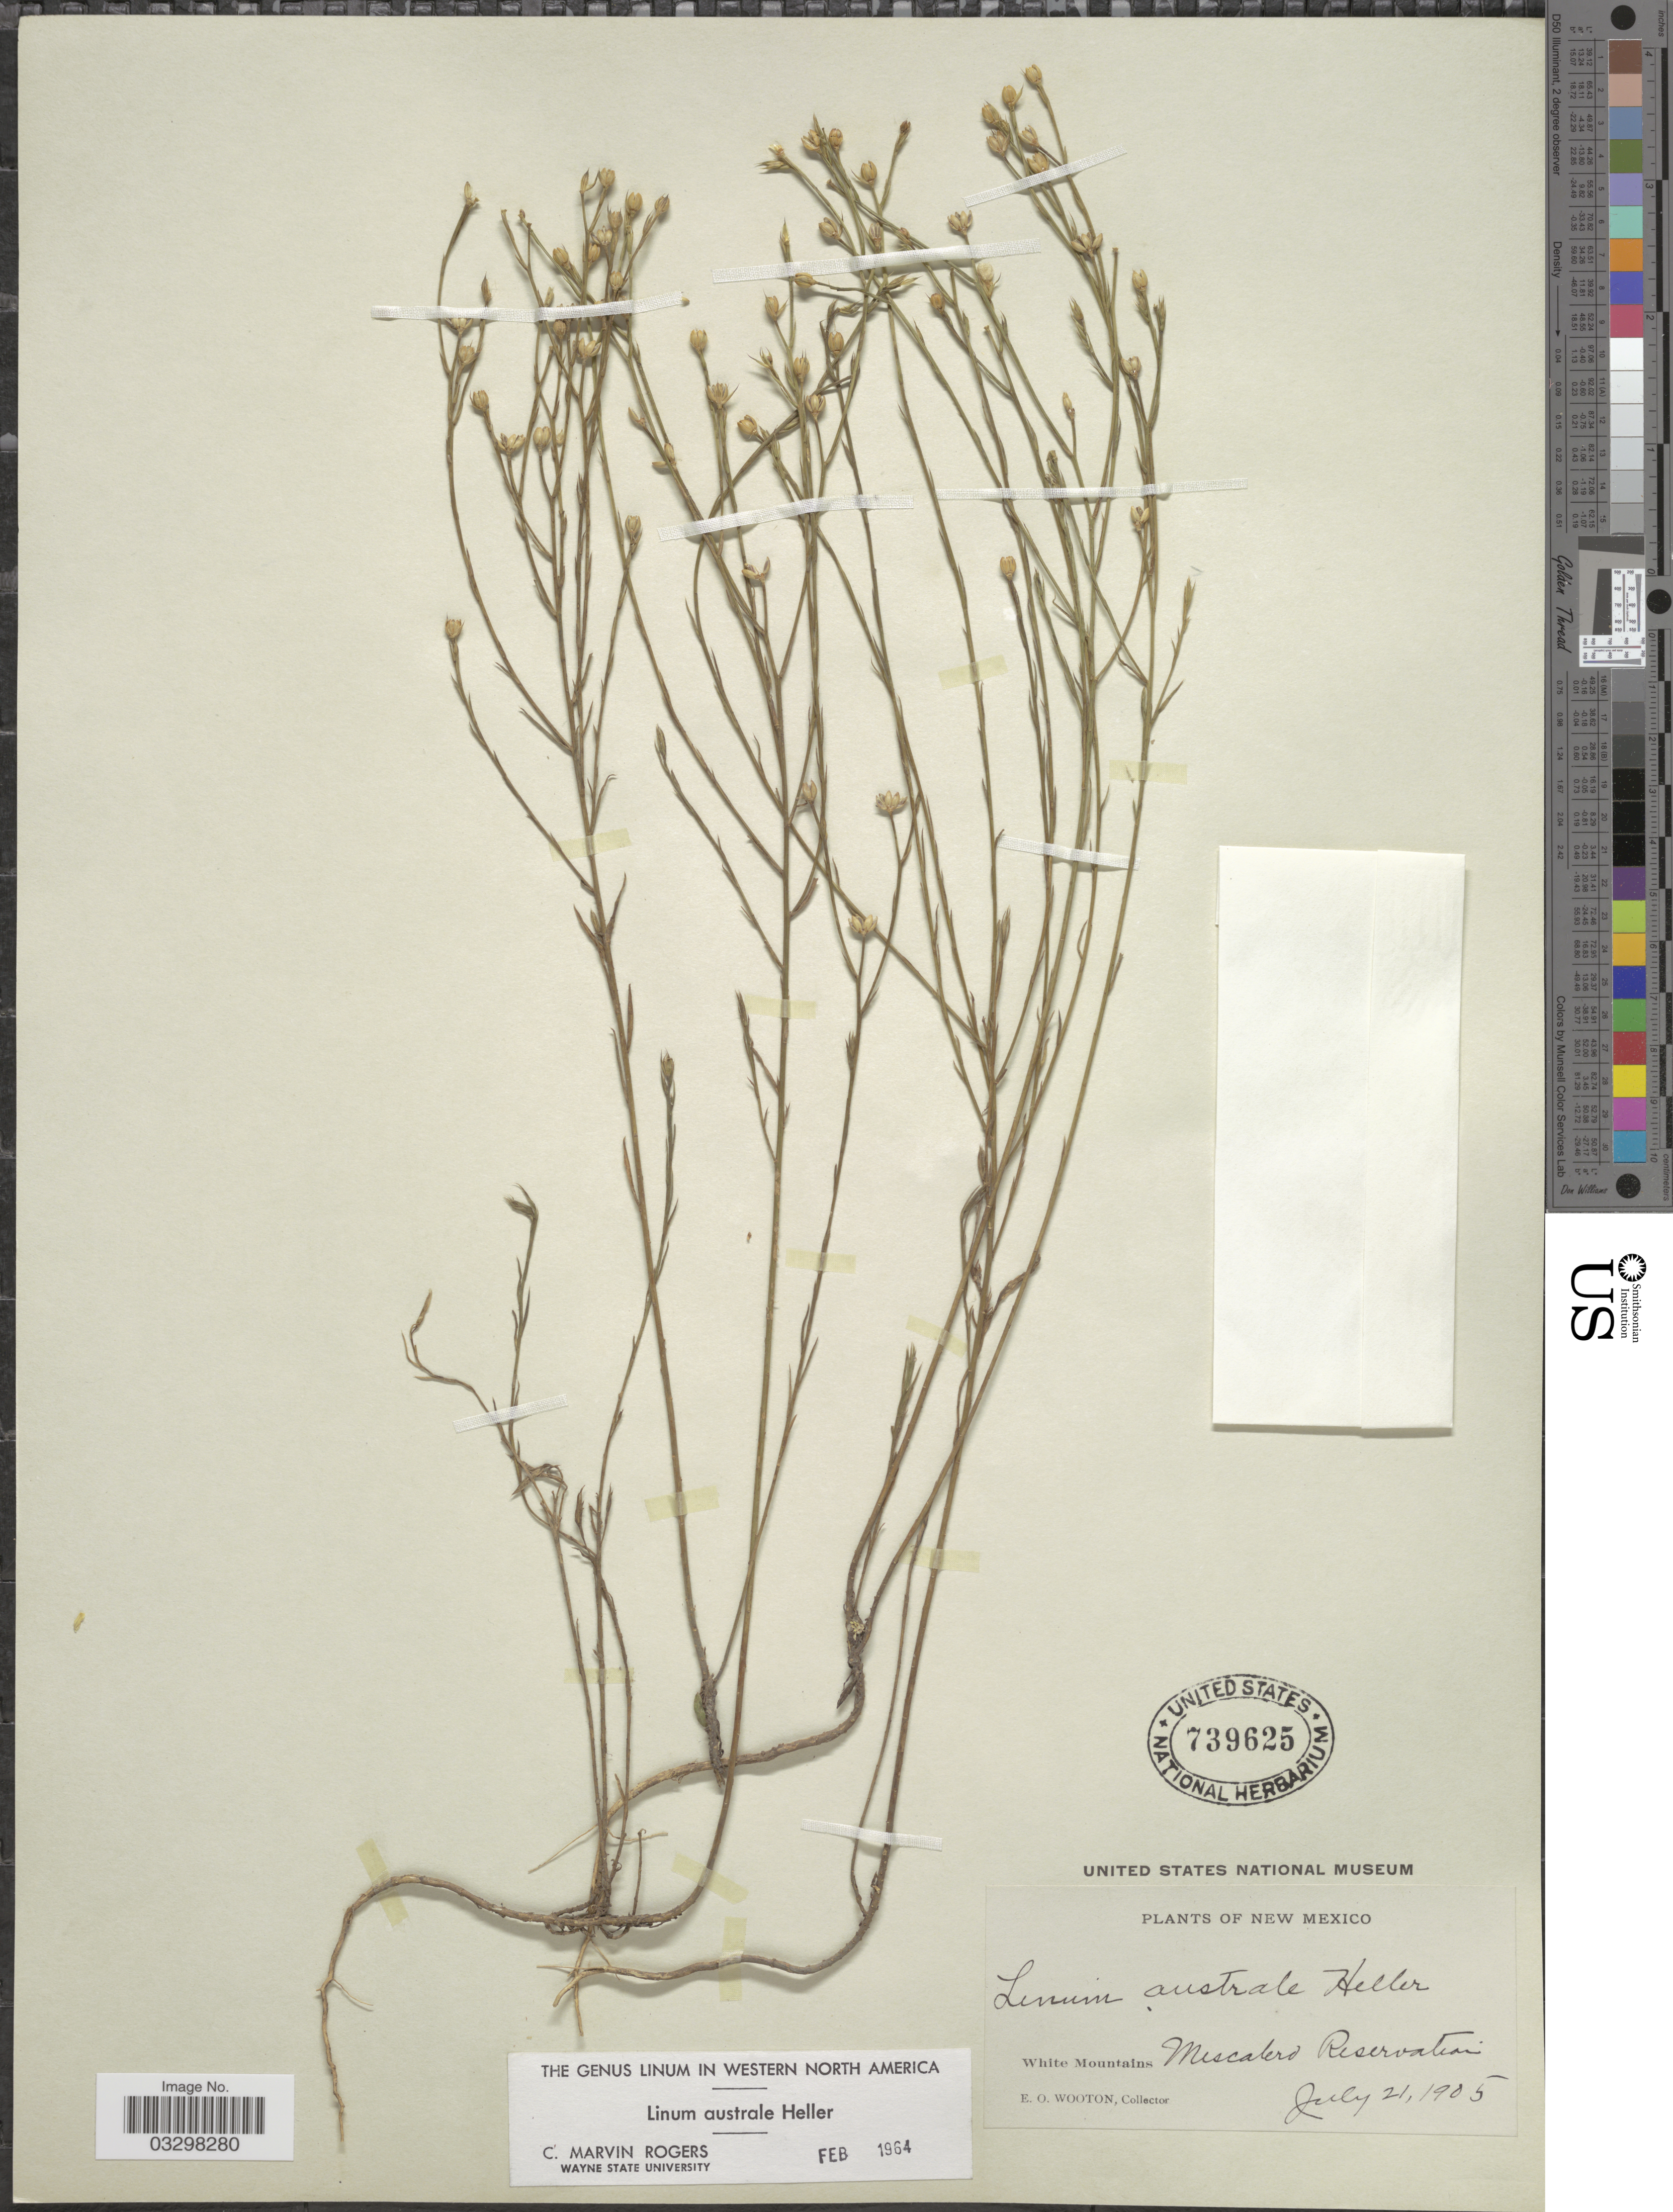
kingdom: Plantae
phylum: Tracheophyta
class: Magnoliopsida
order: Malpighiales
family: Linaceae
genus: Linum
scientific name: Linum australe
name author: A. Heller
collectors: E. O. Wooton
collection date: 1905-07-21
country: United States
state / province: New Mexico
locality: White Mountains. Mescalero Reservation.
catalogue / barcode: US 739625